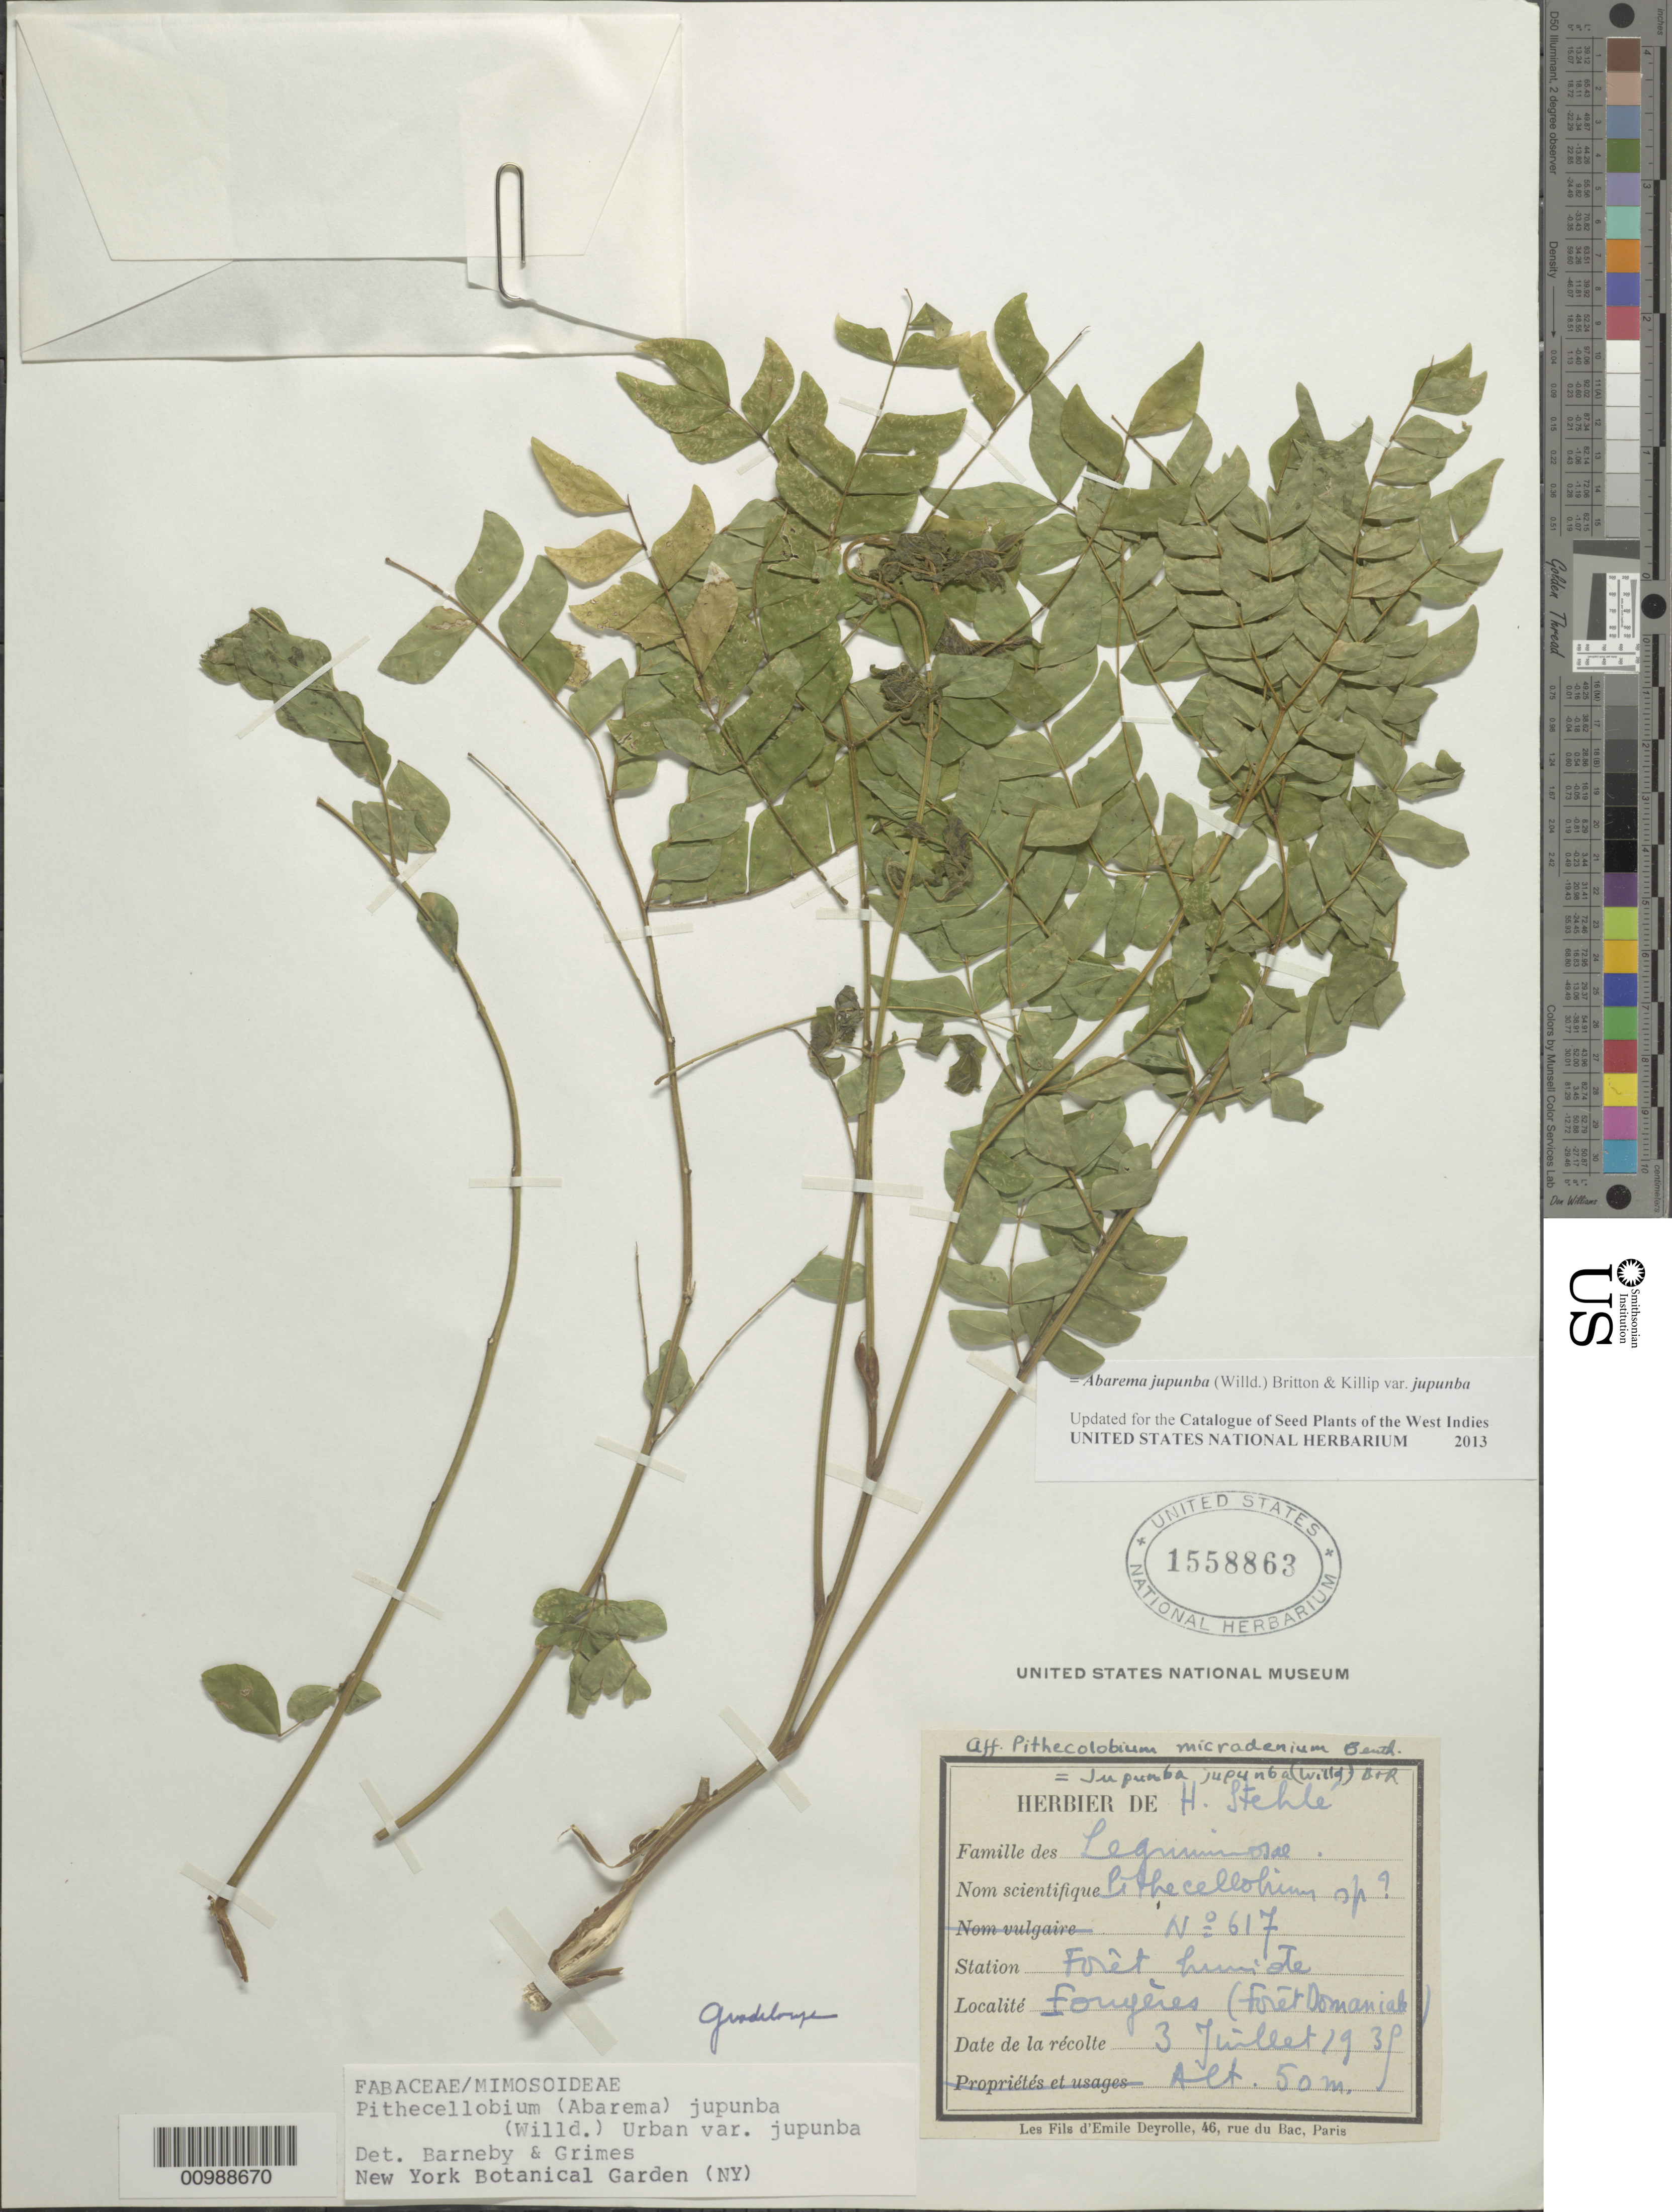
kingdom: Plantae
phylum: Tracheophyta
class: Magnoliopsida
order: Fabales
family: Fabaceae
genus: Abarema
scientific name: Abarema jupunba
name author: (Willd.) Britton & Killip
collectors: H. Stehlé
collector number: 617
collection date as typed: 03 Jul 1931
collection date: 1931-07-03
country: Guadeloupe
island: Basse Terre [Guadeloupe]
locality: Goyave.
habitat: Forêt humide.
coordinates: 0 N, 0 E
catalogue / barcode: US 1558863